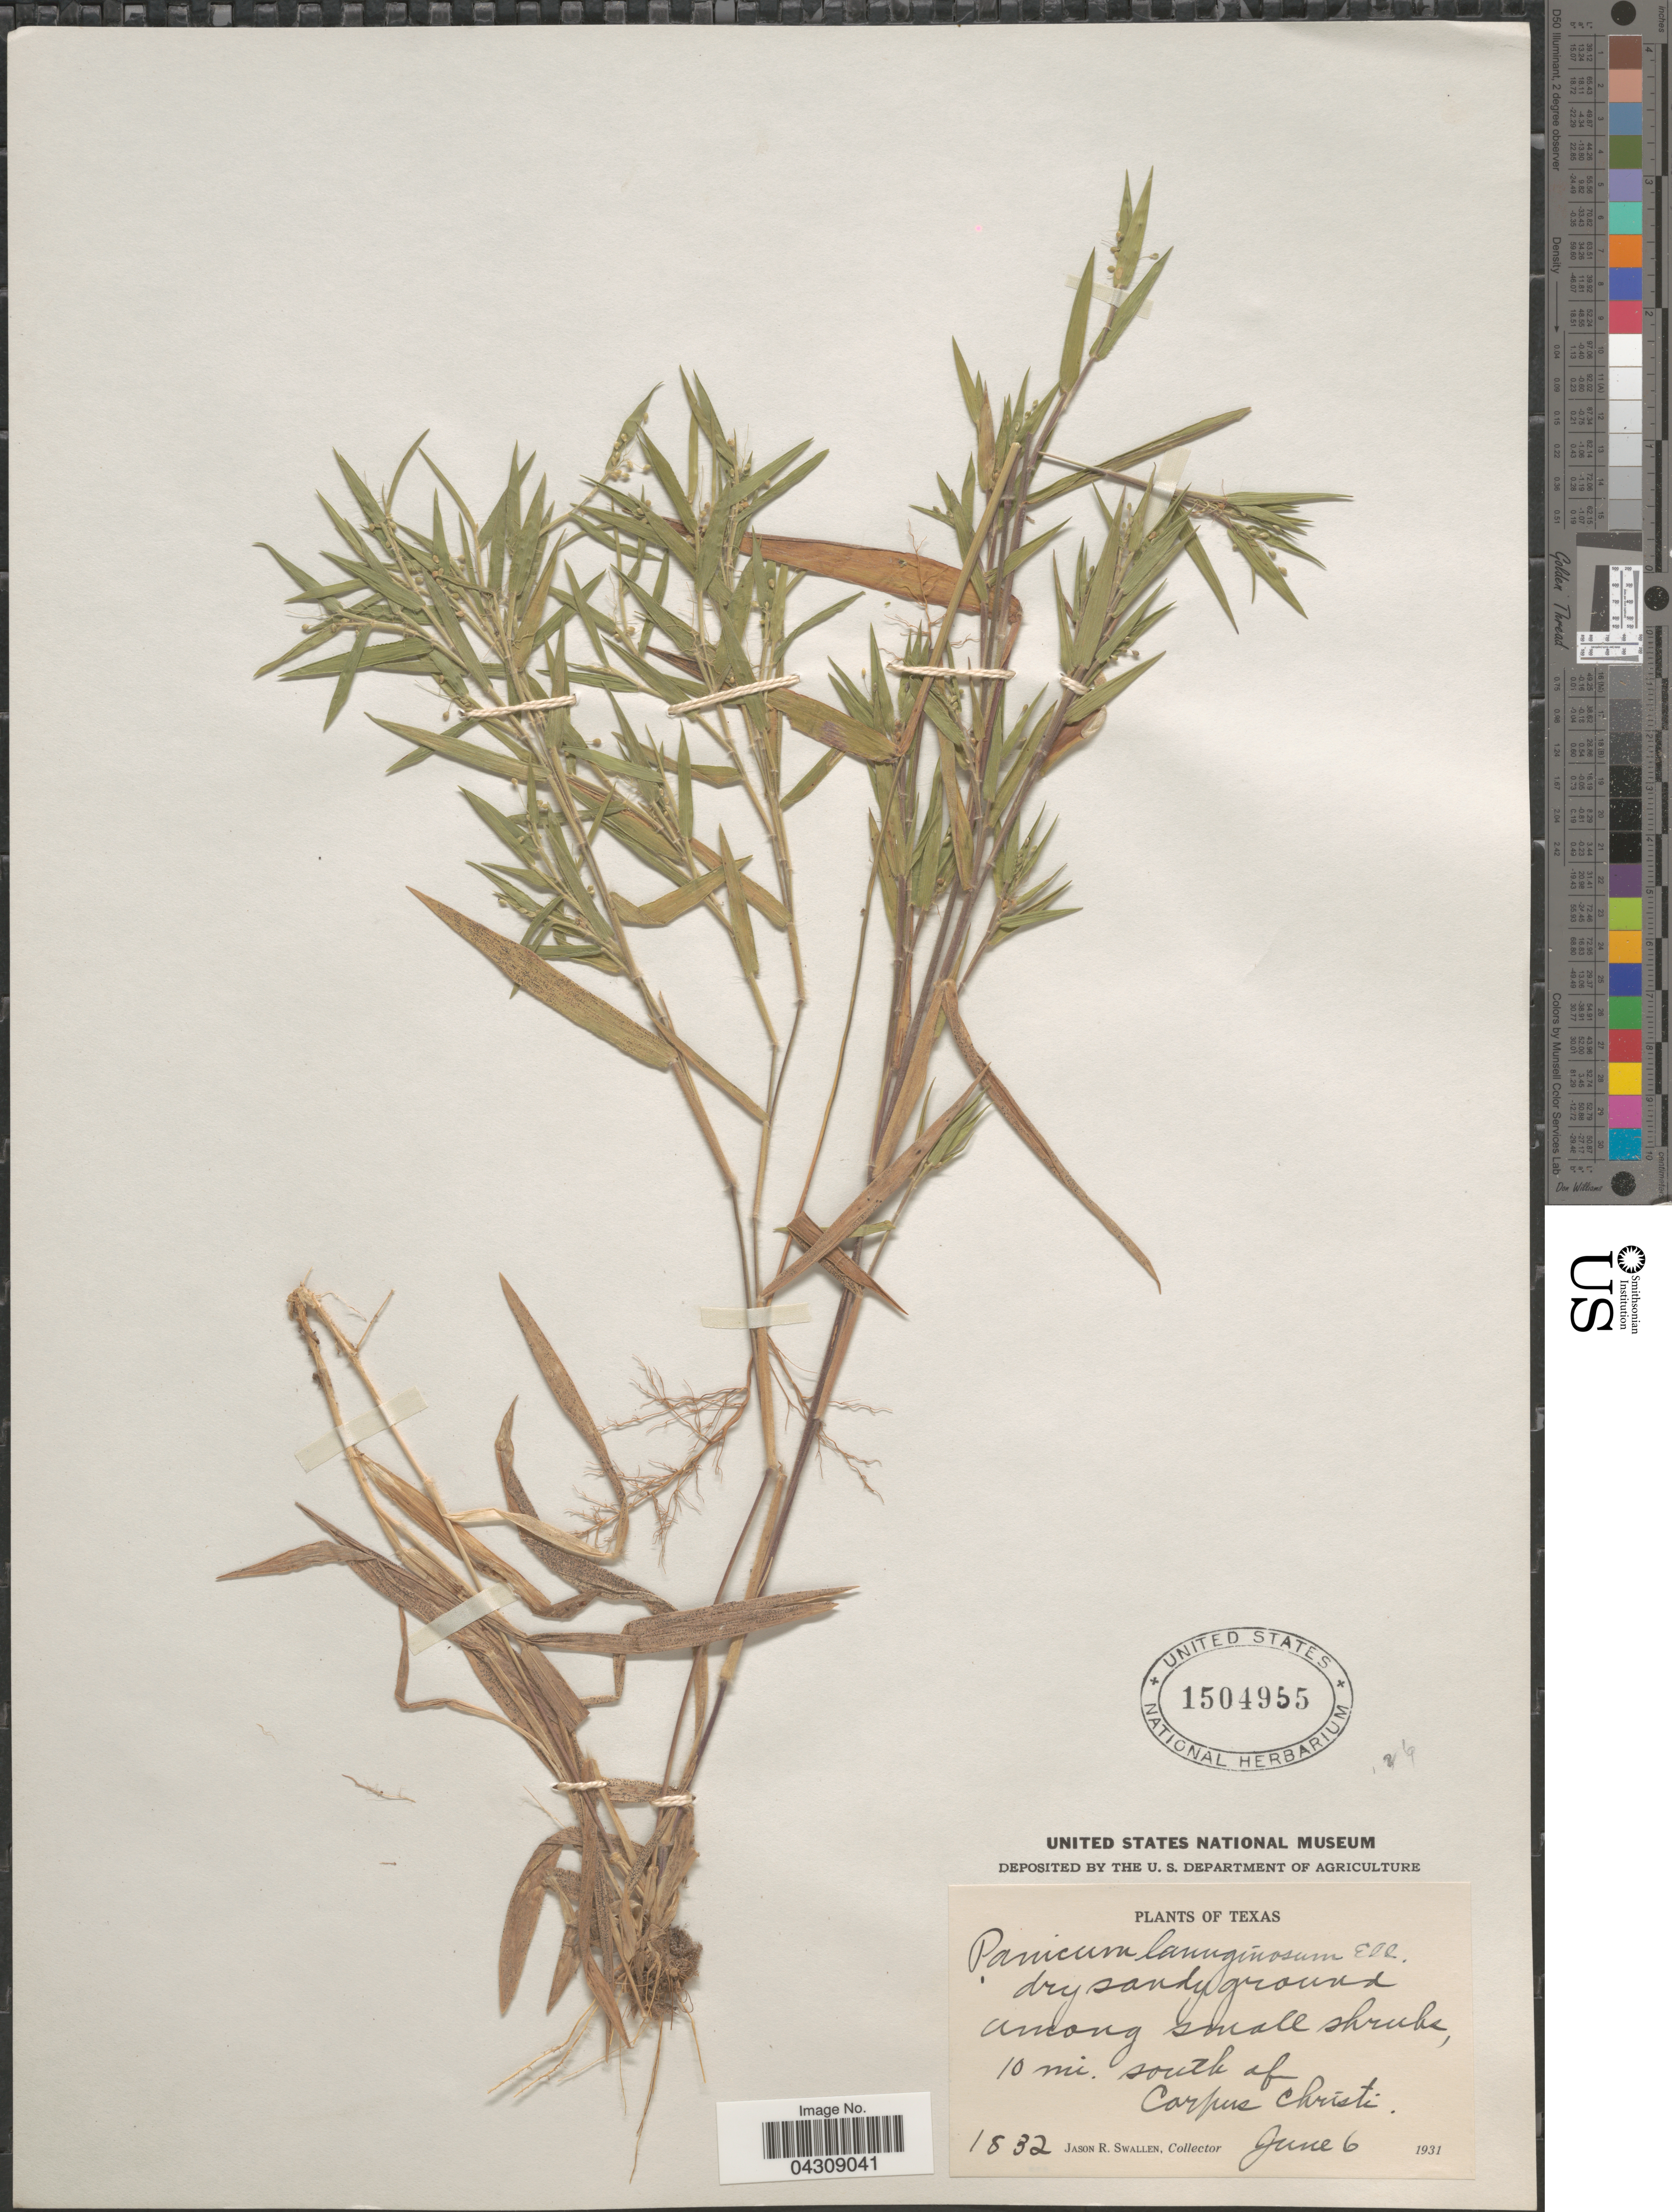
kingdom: Plantae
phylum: Tracheophyta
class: Liliopsida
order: Poales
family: Poaceae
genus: Dichanthelium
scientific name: Dichanthelium acuminatum var. acuminatum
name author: (Sw.) Gould & C.A. Clark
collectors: J. R. Swallen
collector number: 1832*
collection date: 1931-06-06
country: United States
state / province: Texas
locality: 10 mi. south of Corpus Christi.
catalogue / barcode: US 1504955